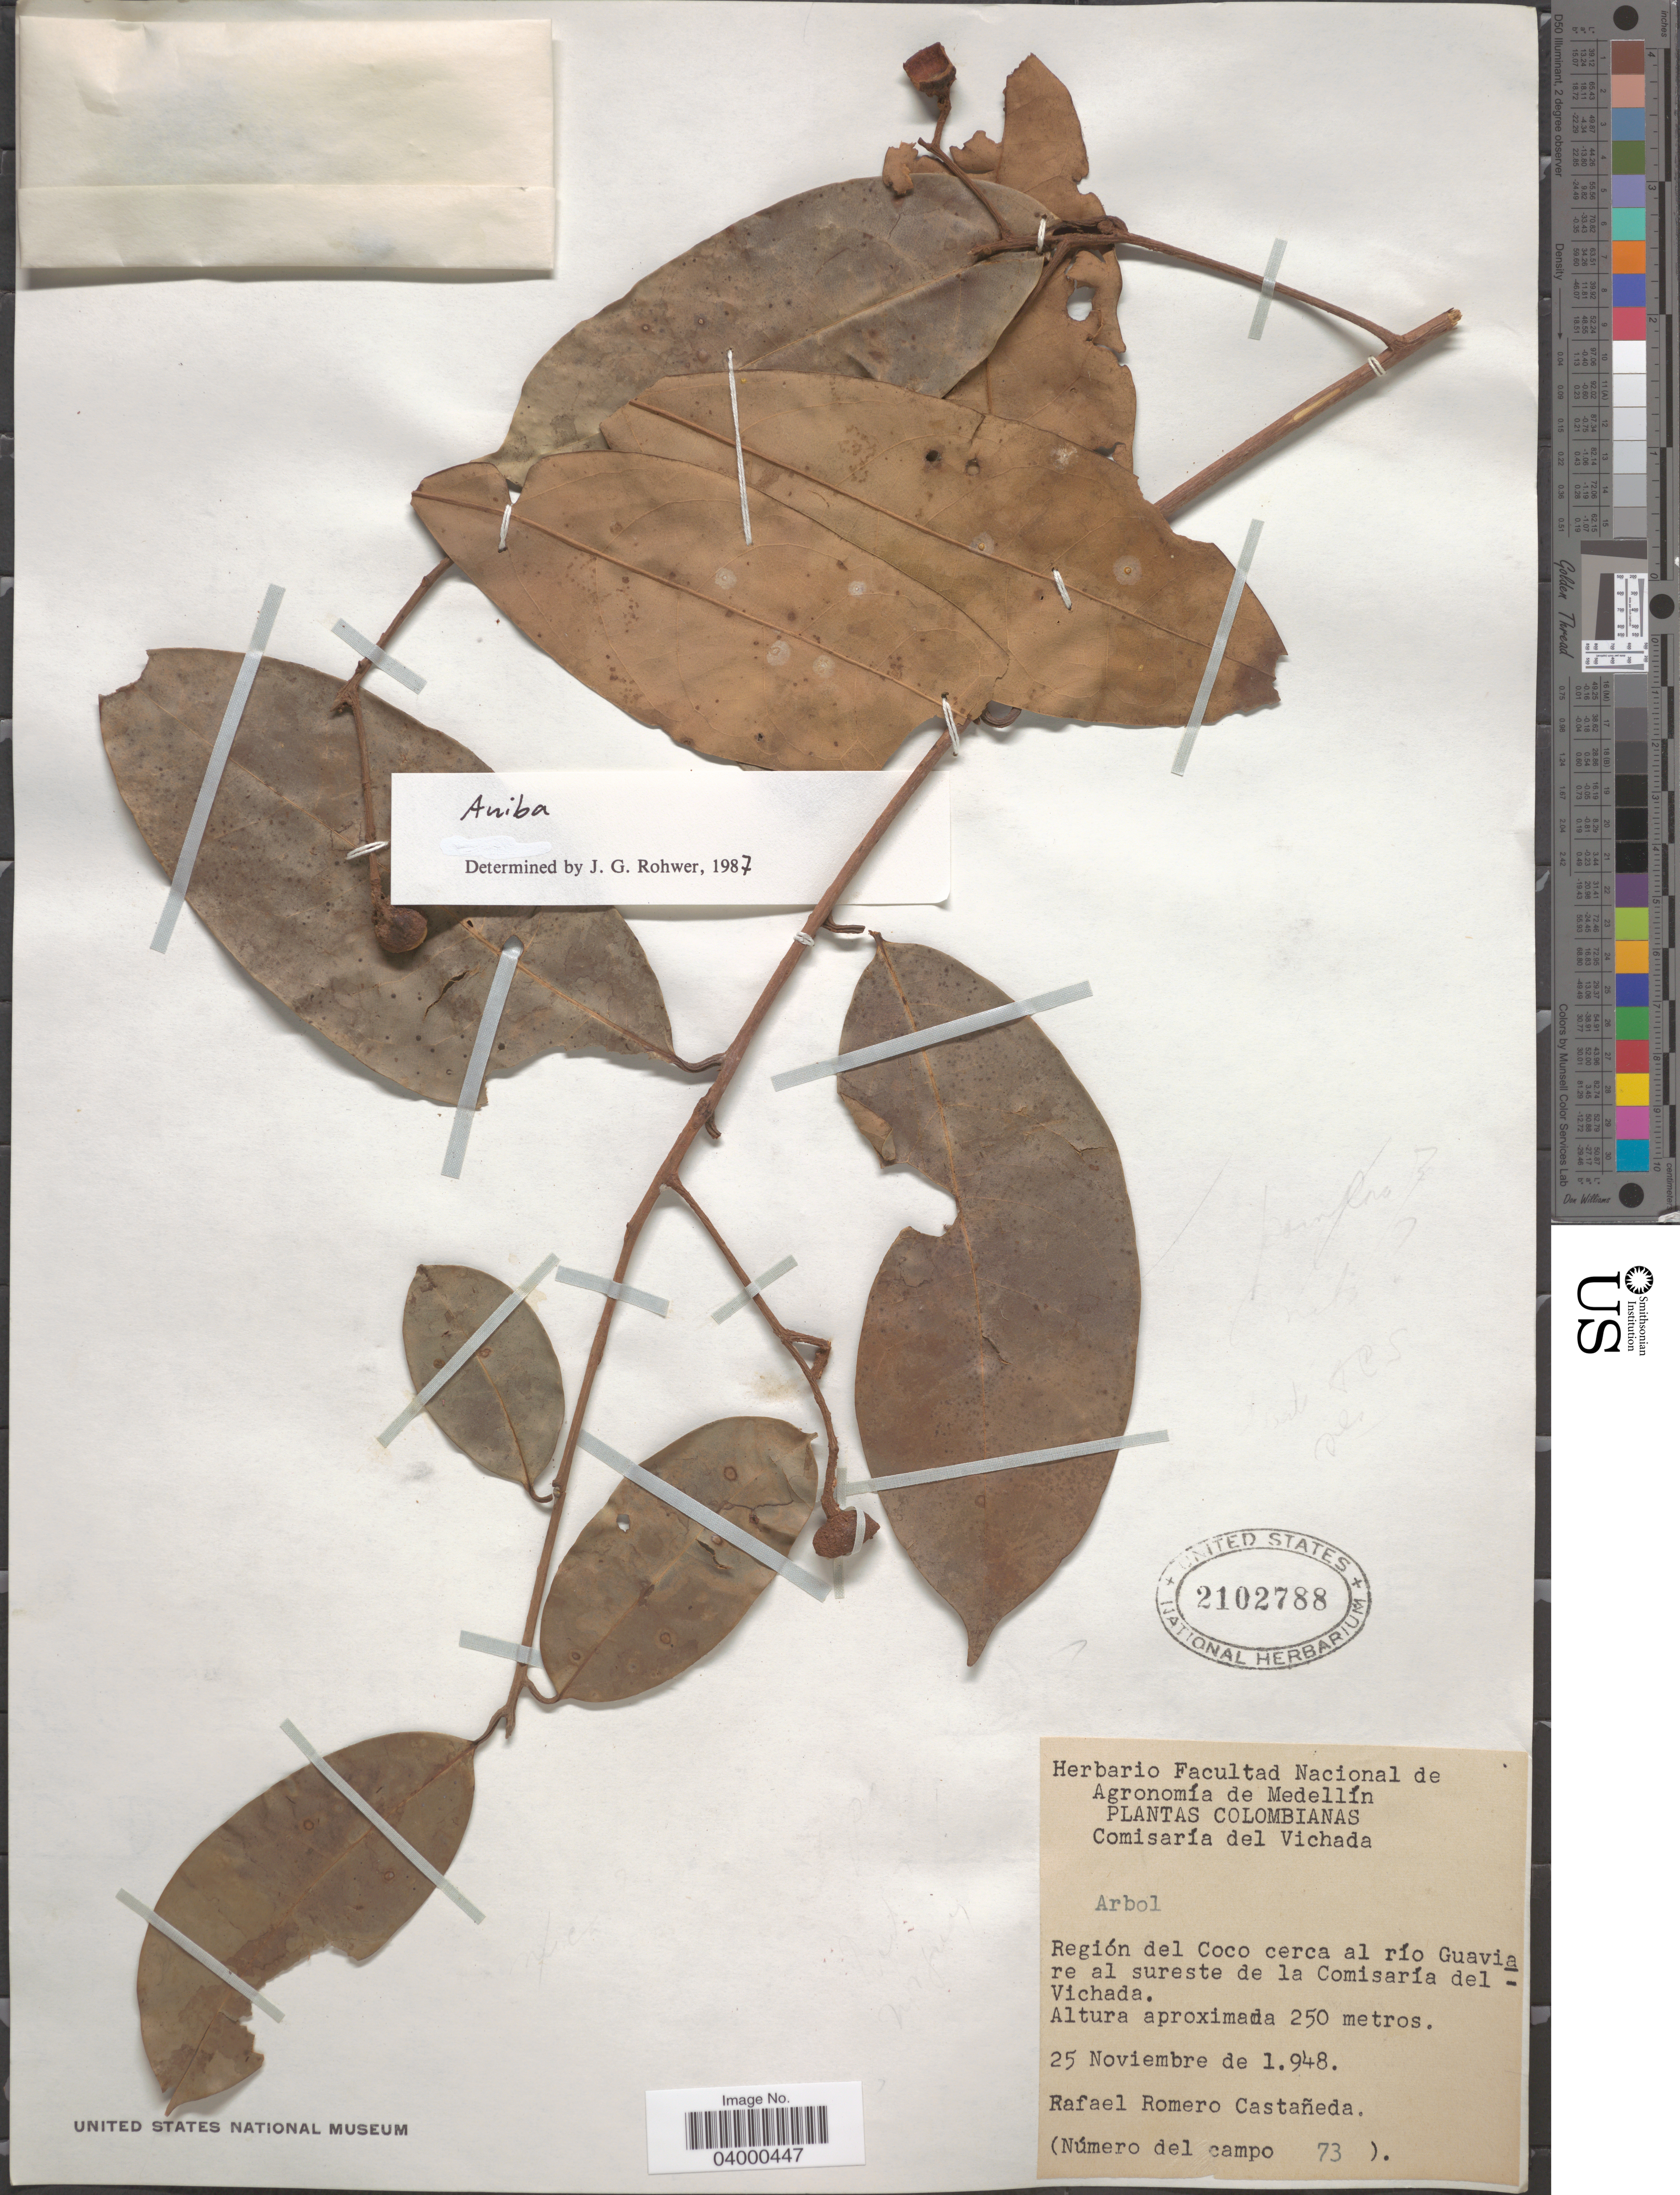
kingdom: Plantae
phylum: Tracheophyta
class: Magnoliopsida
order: Laurales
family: Lauraceae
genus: Aniba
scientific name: Aniba sp.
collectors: R. Romero Castañeda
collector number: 73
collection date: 1948-11-25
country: Colombia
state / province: Vichada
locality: Comisaría del Vichada. Región del Coco cerca al río Guaviare al sureste de la Comisaría del Vichada.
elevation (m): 250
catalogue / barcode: US 2102788